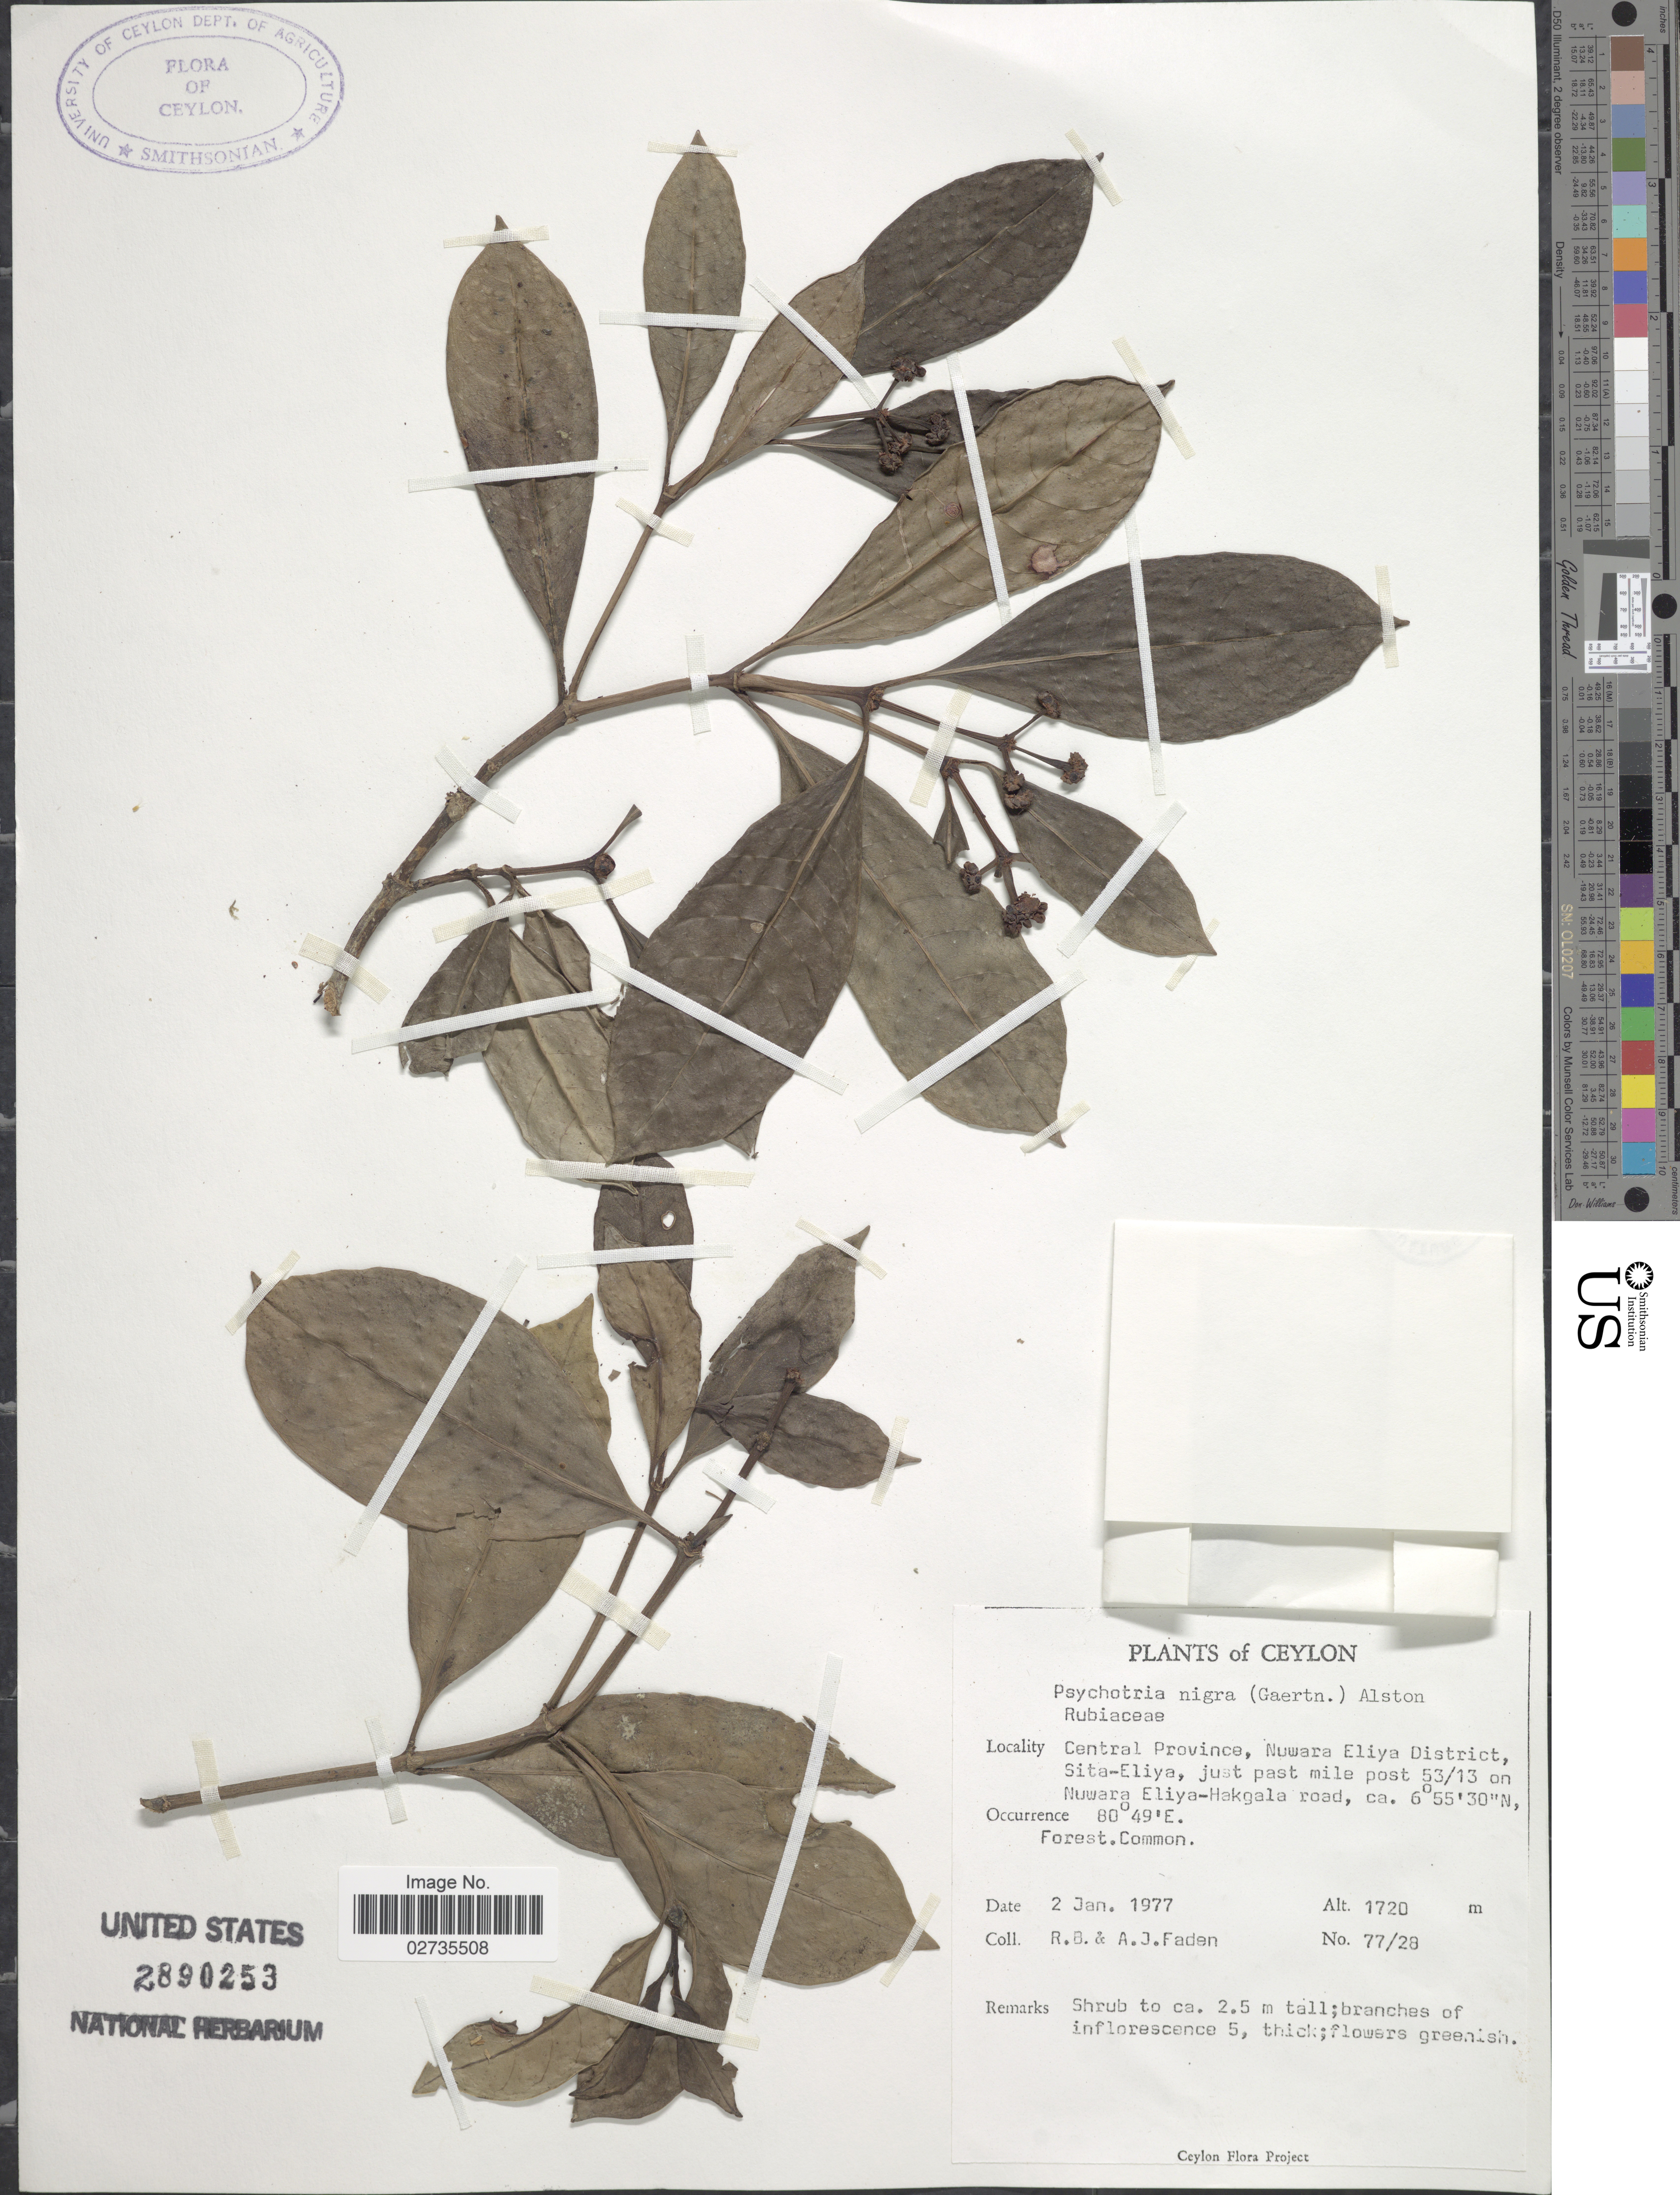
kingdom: Plantae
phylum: Tracheophyta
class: Magnoliopsida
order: Gentianales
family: Rubiaceae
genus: Psychotria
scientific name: Psychotria nigra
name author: (Gaertn.) Alston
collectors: R. B. Faden & A. J. Faden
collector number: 77/28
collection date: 1977-01-02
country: Sri Lanka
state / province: Central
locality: Ceylon. Nuwara Eliya District, Sita-Eliya, just past mile post 53/13 on Nuwara Eliya-Hakgala road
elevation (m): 1720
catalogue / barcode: US 2890253